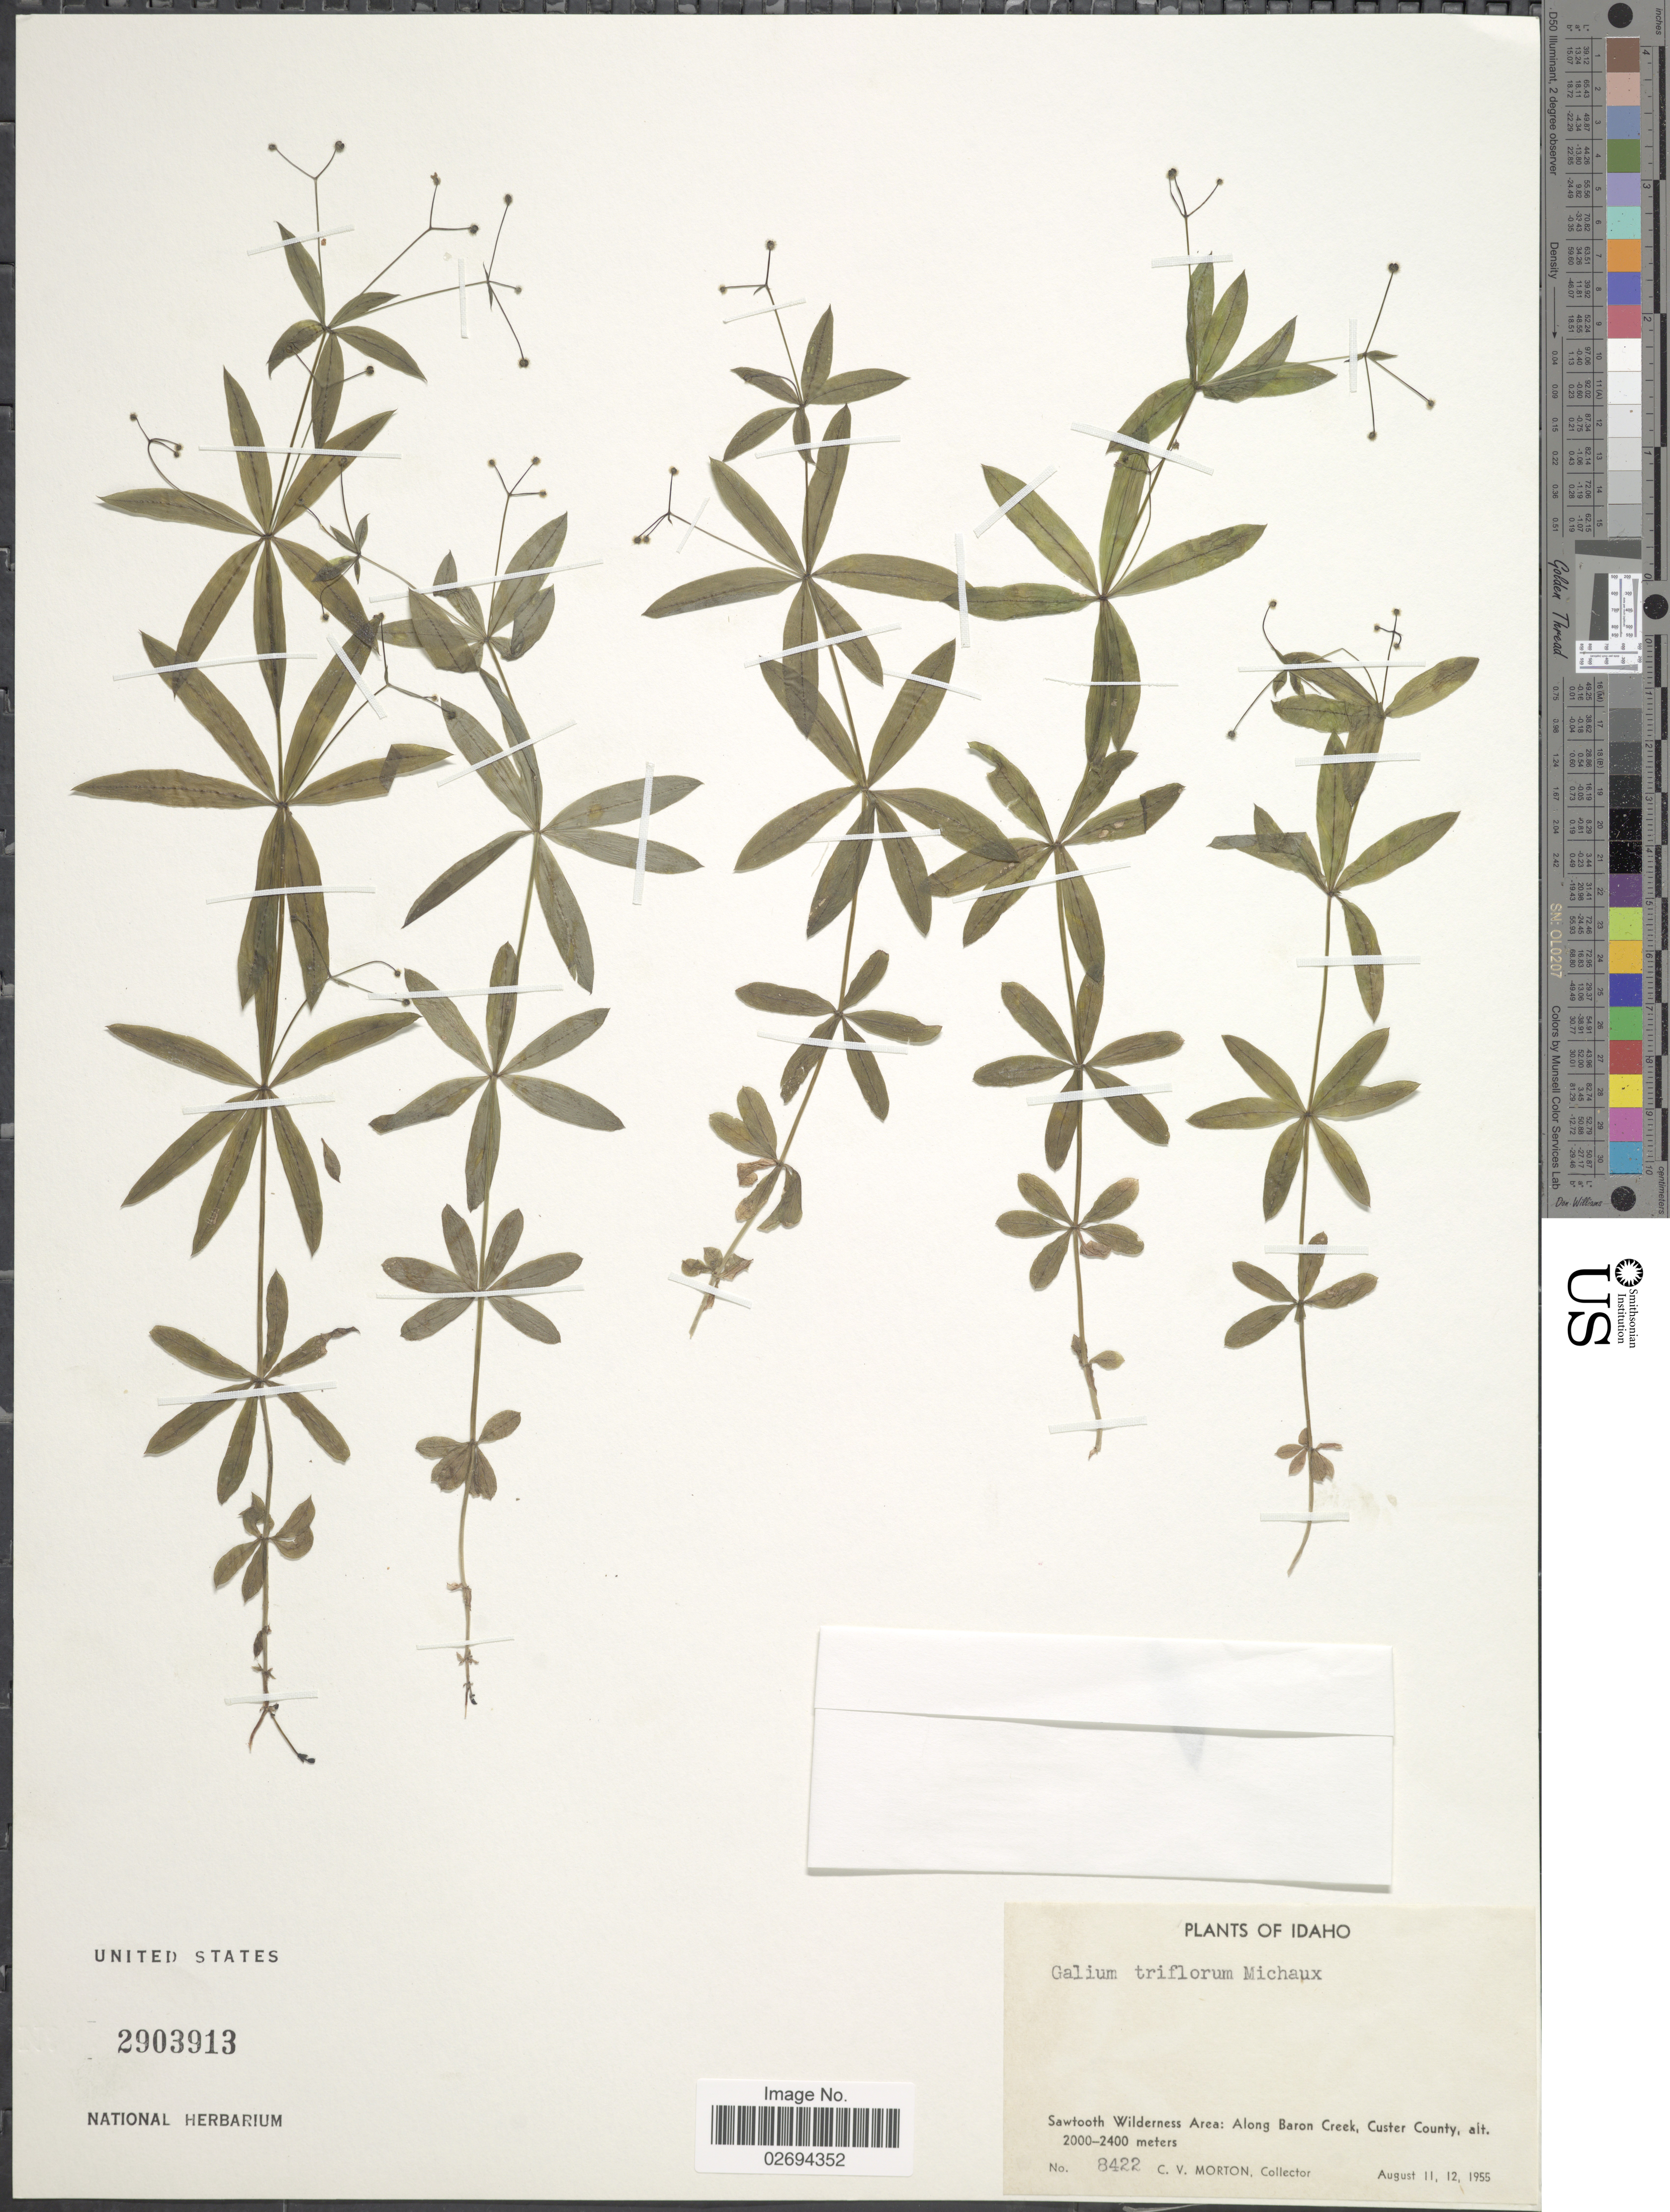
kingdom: Plantae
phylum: Tracheophyta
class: Magnoliopsida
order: Gentianales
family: Rubiaceae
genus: Galium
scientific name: Galium triflorum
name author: Michx.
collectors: C. V. Morton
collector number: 8422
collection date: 1955-08-11/1955-08-12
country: United States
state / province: Idaho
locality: Sawtooth Wilderness Area: Along Baron Creek, Custer County.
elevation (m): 2000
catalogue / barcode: US 2903913